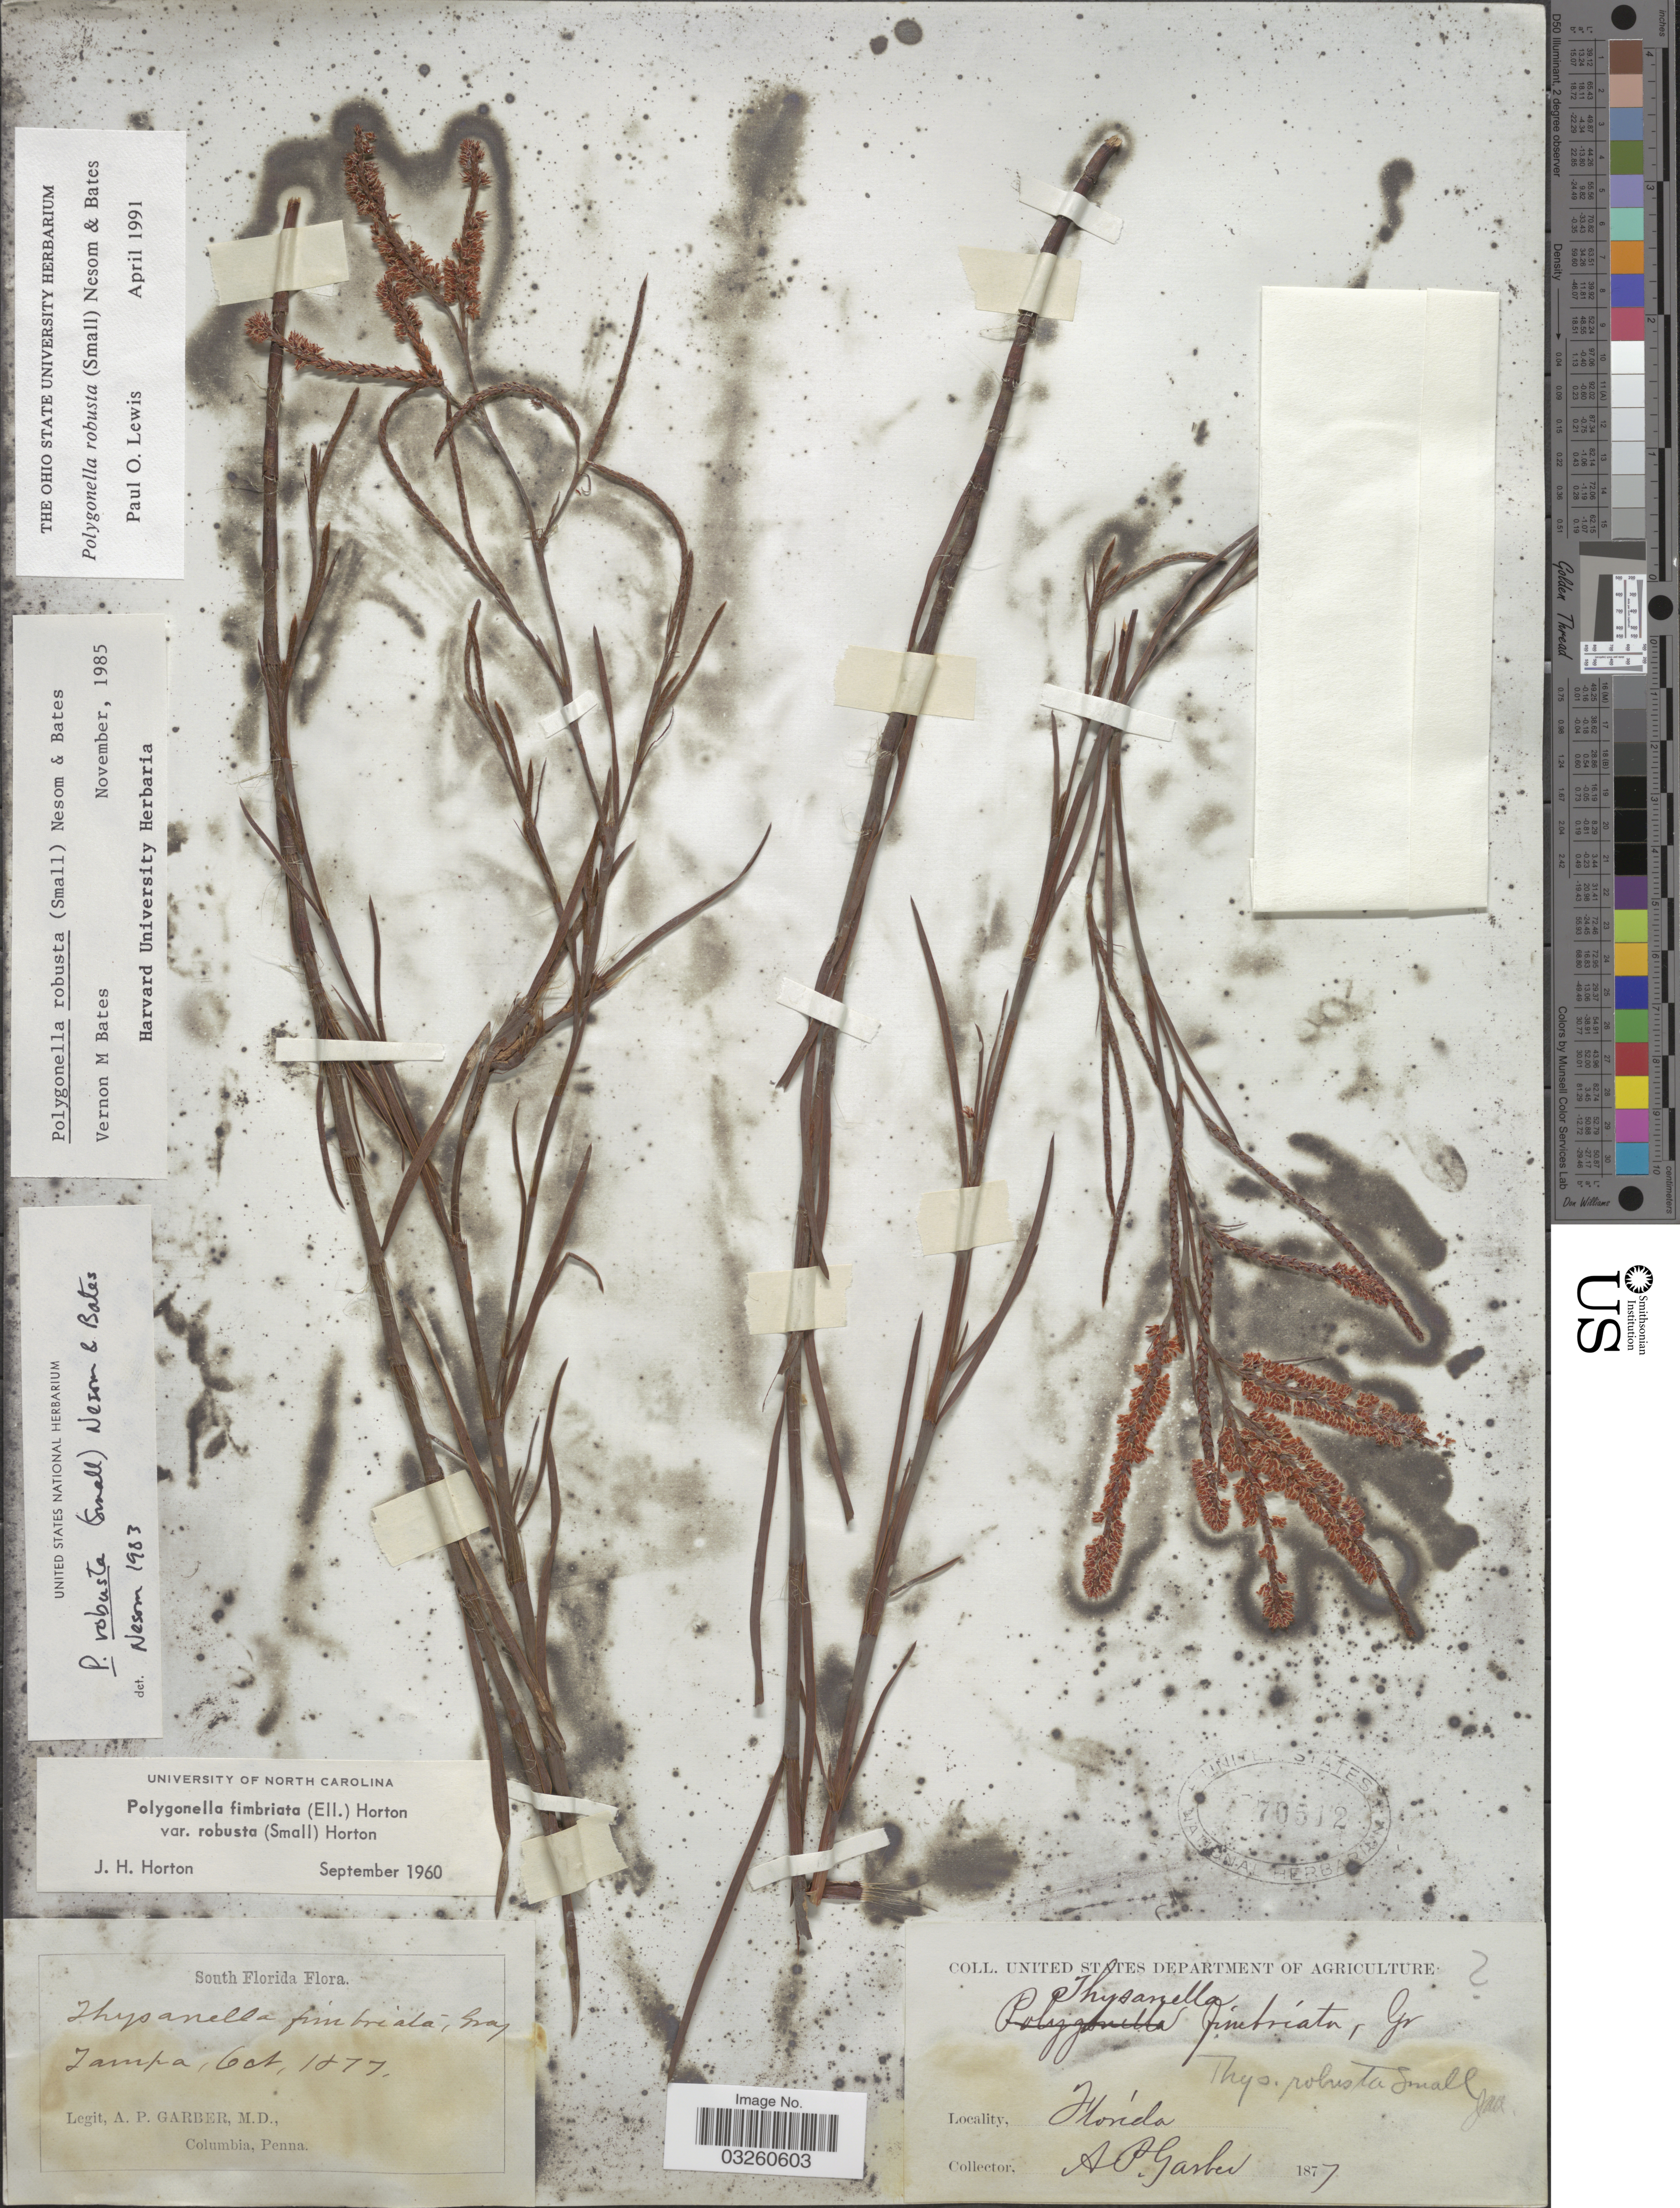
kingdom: Plantae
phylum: Tracheophyta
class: Magnoliopsida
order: Caryophyllales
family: Polygonaceae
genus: Polygonella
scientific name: Polygonella fimbriata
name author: (Elliott) Horton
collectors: A. P. Garber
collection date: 1877-10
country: United States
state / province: Florida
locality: South Florida. Tampa.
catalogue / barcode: US 70512